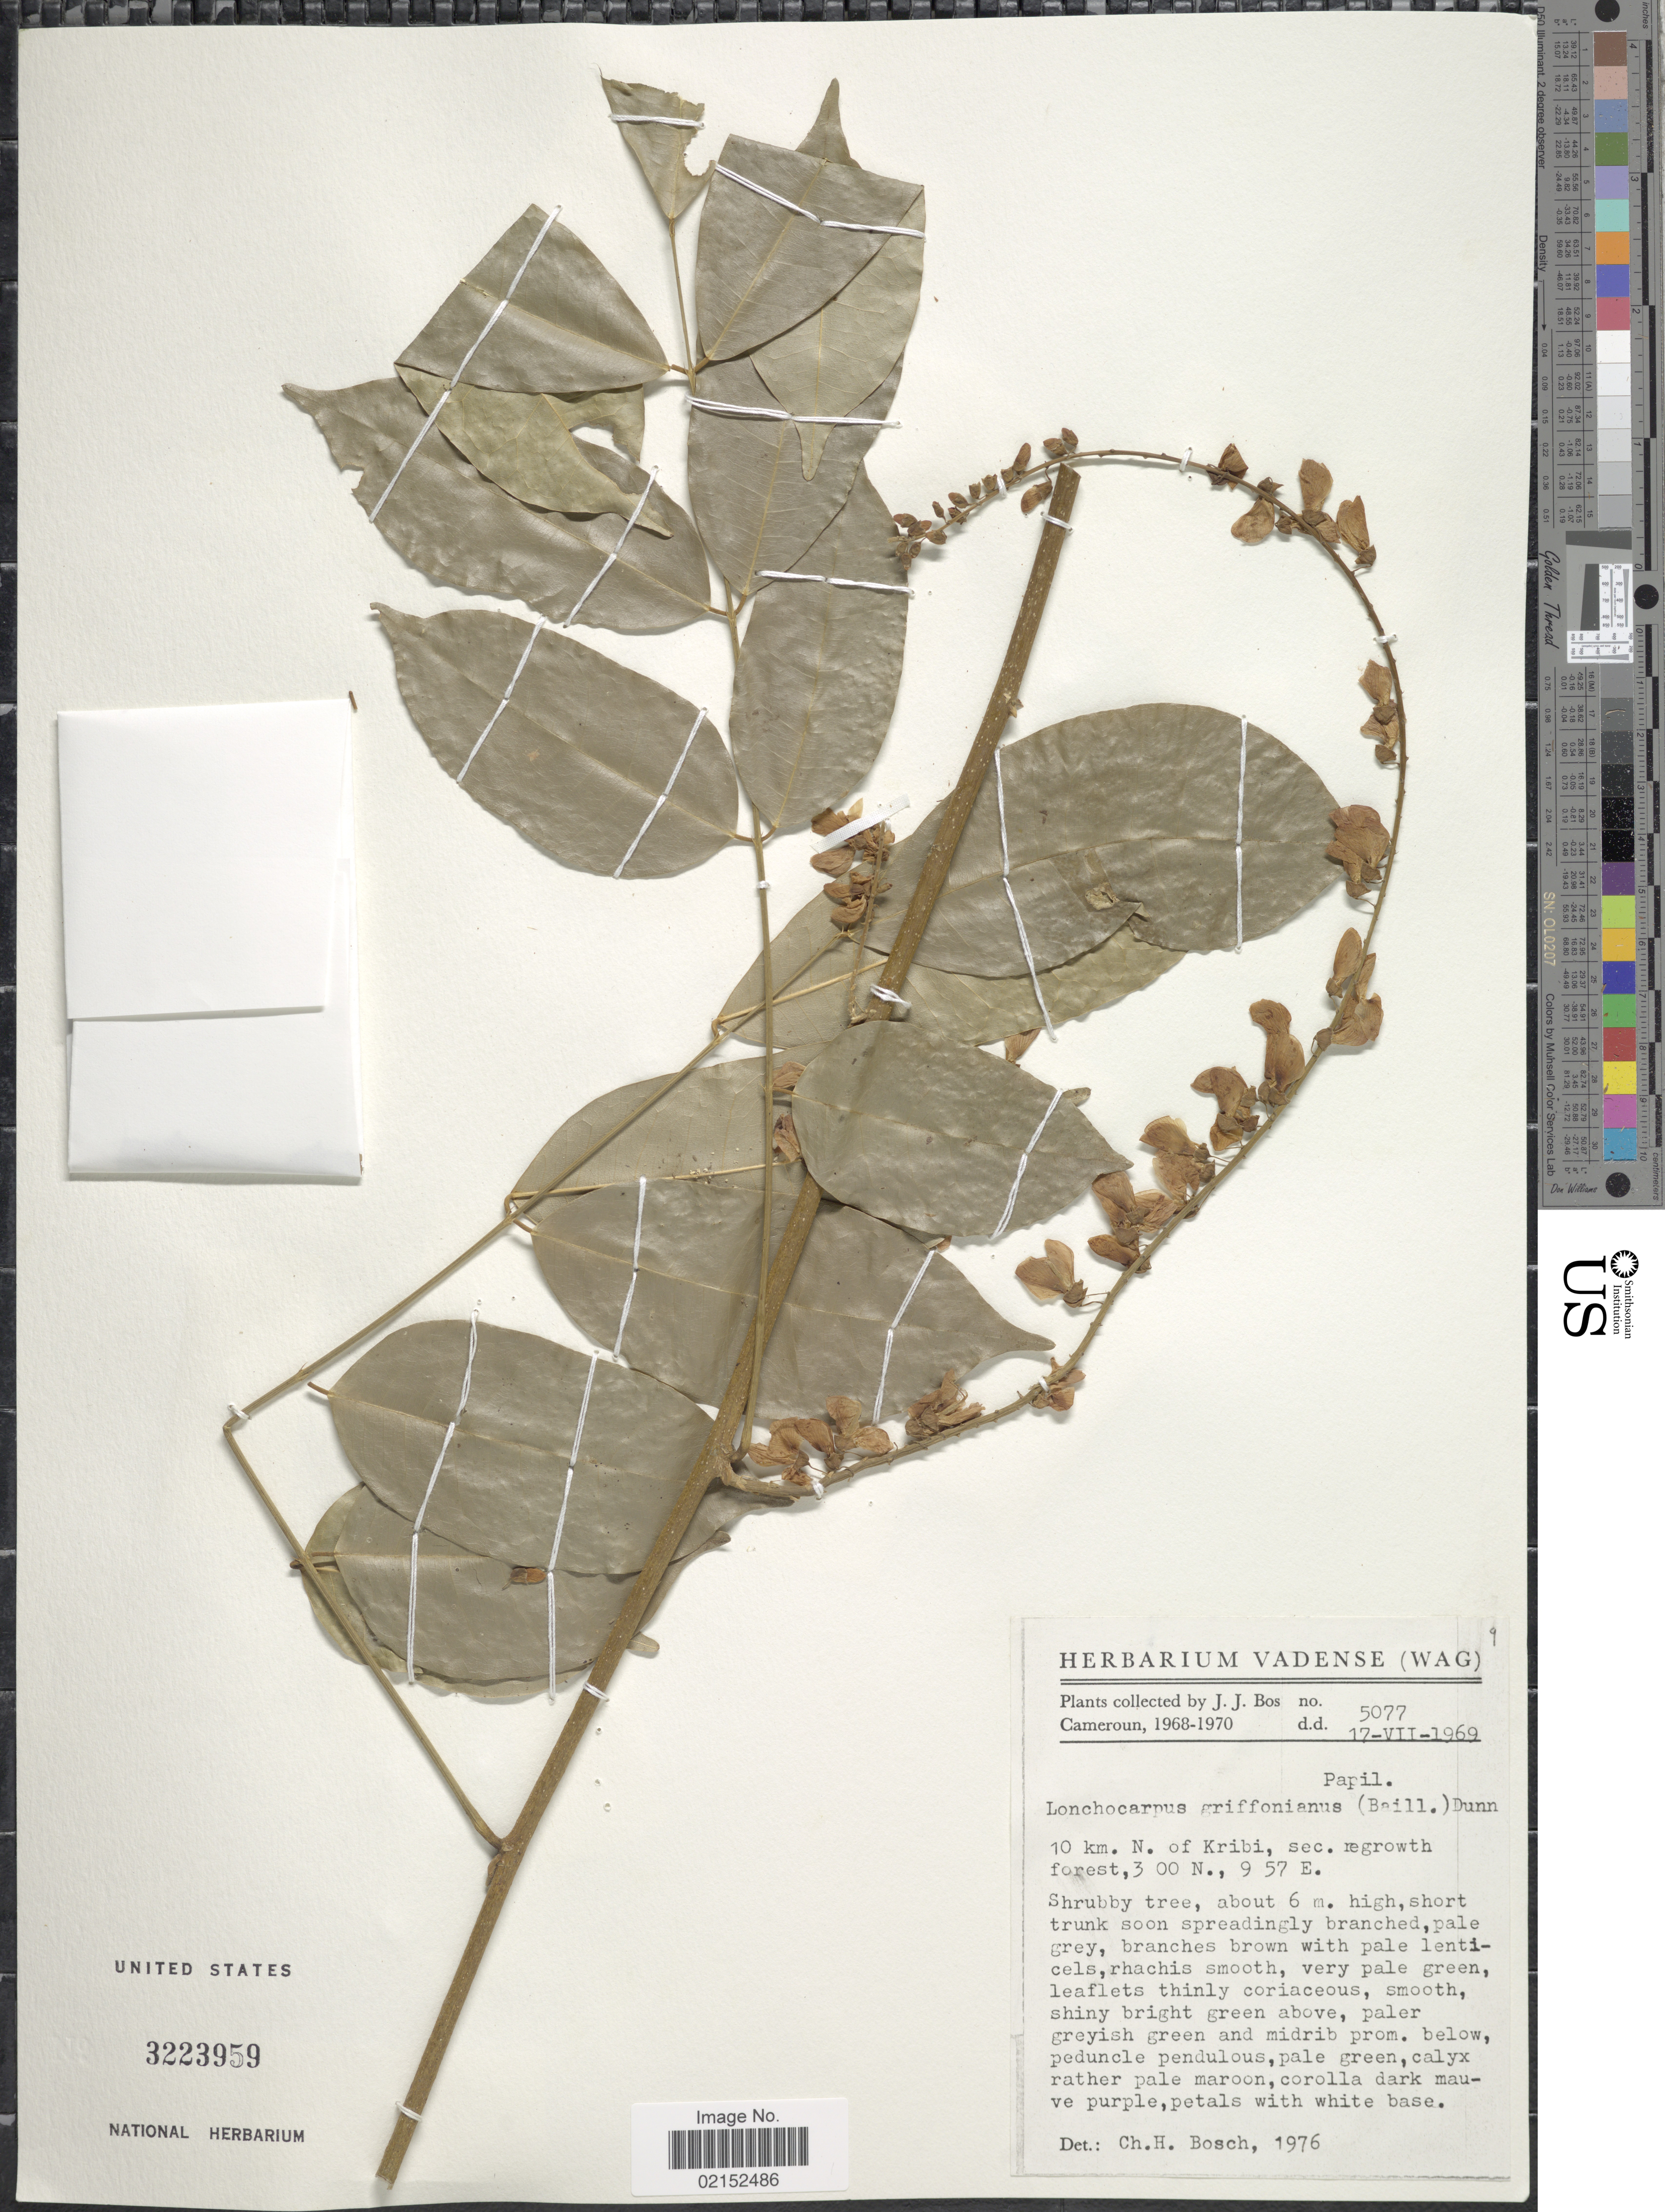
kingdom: Plantae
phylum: Tracheophyta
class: Magnoliopsida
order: Fabales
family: Fabaceae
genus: Lonchocarpus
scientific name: Lonchocarpus griffonianus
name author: Dunn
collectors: J. J. Bos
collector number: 5077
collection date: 1969-07-17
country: Cameroon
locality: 10 km. N. of Kribi, sec. regrowth forest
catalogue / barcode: US 3223959